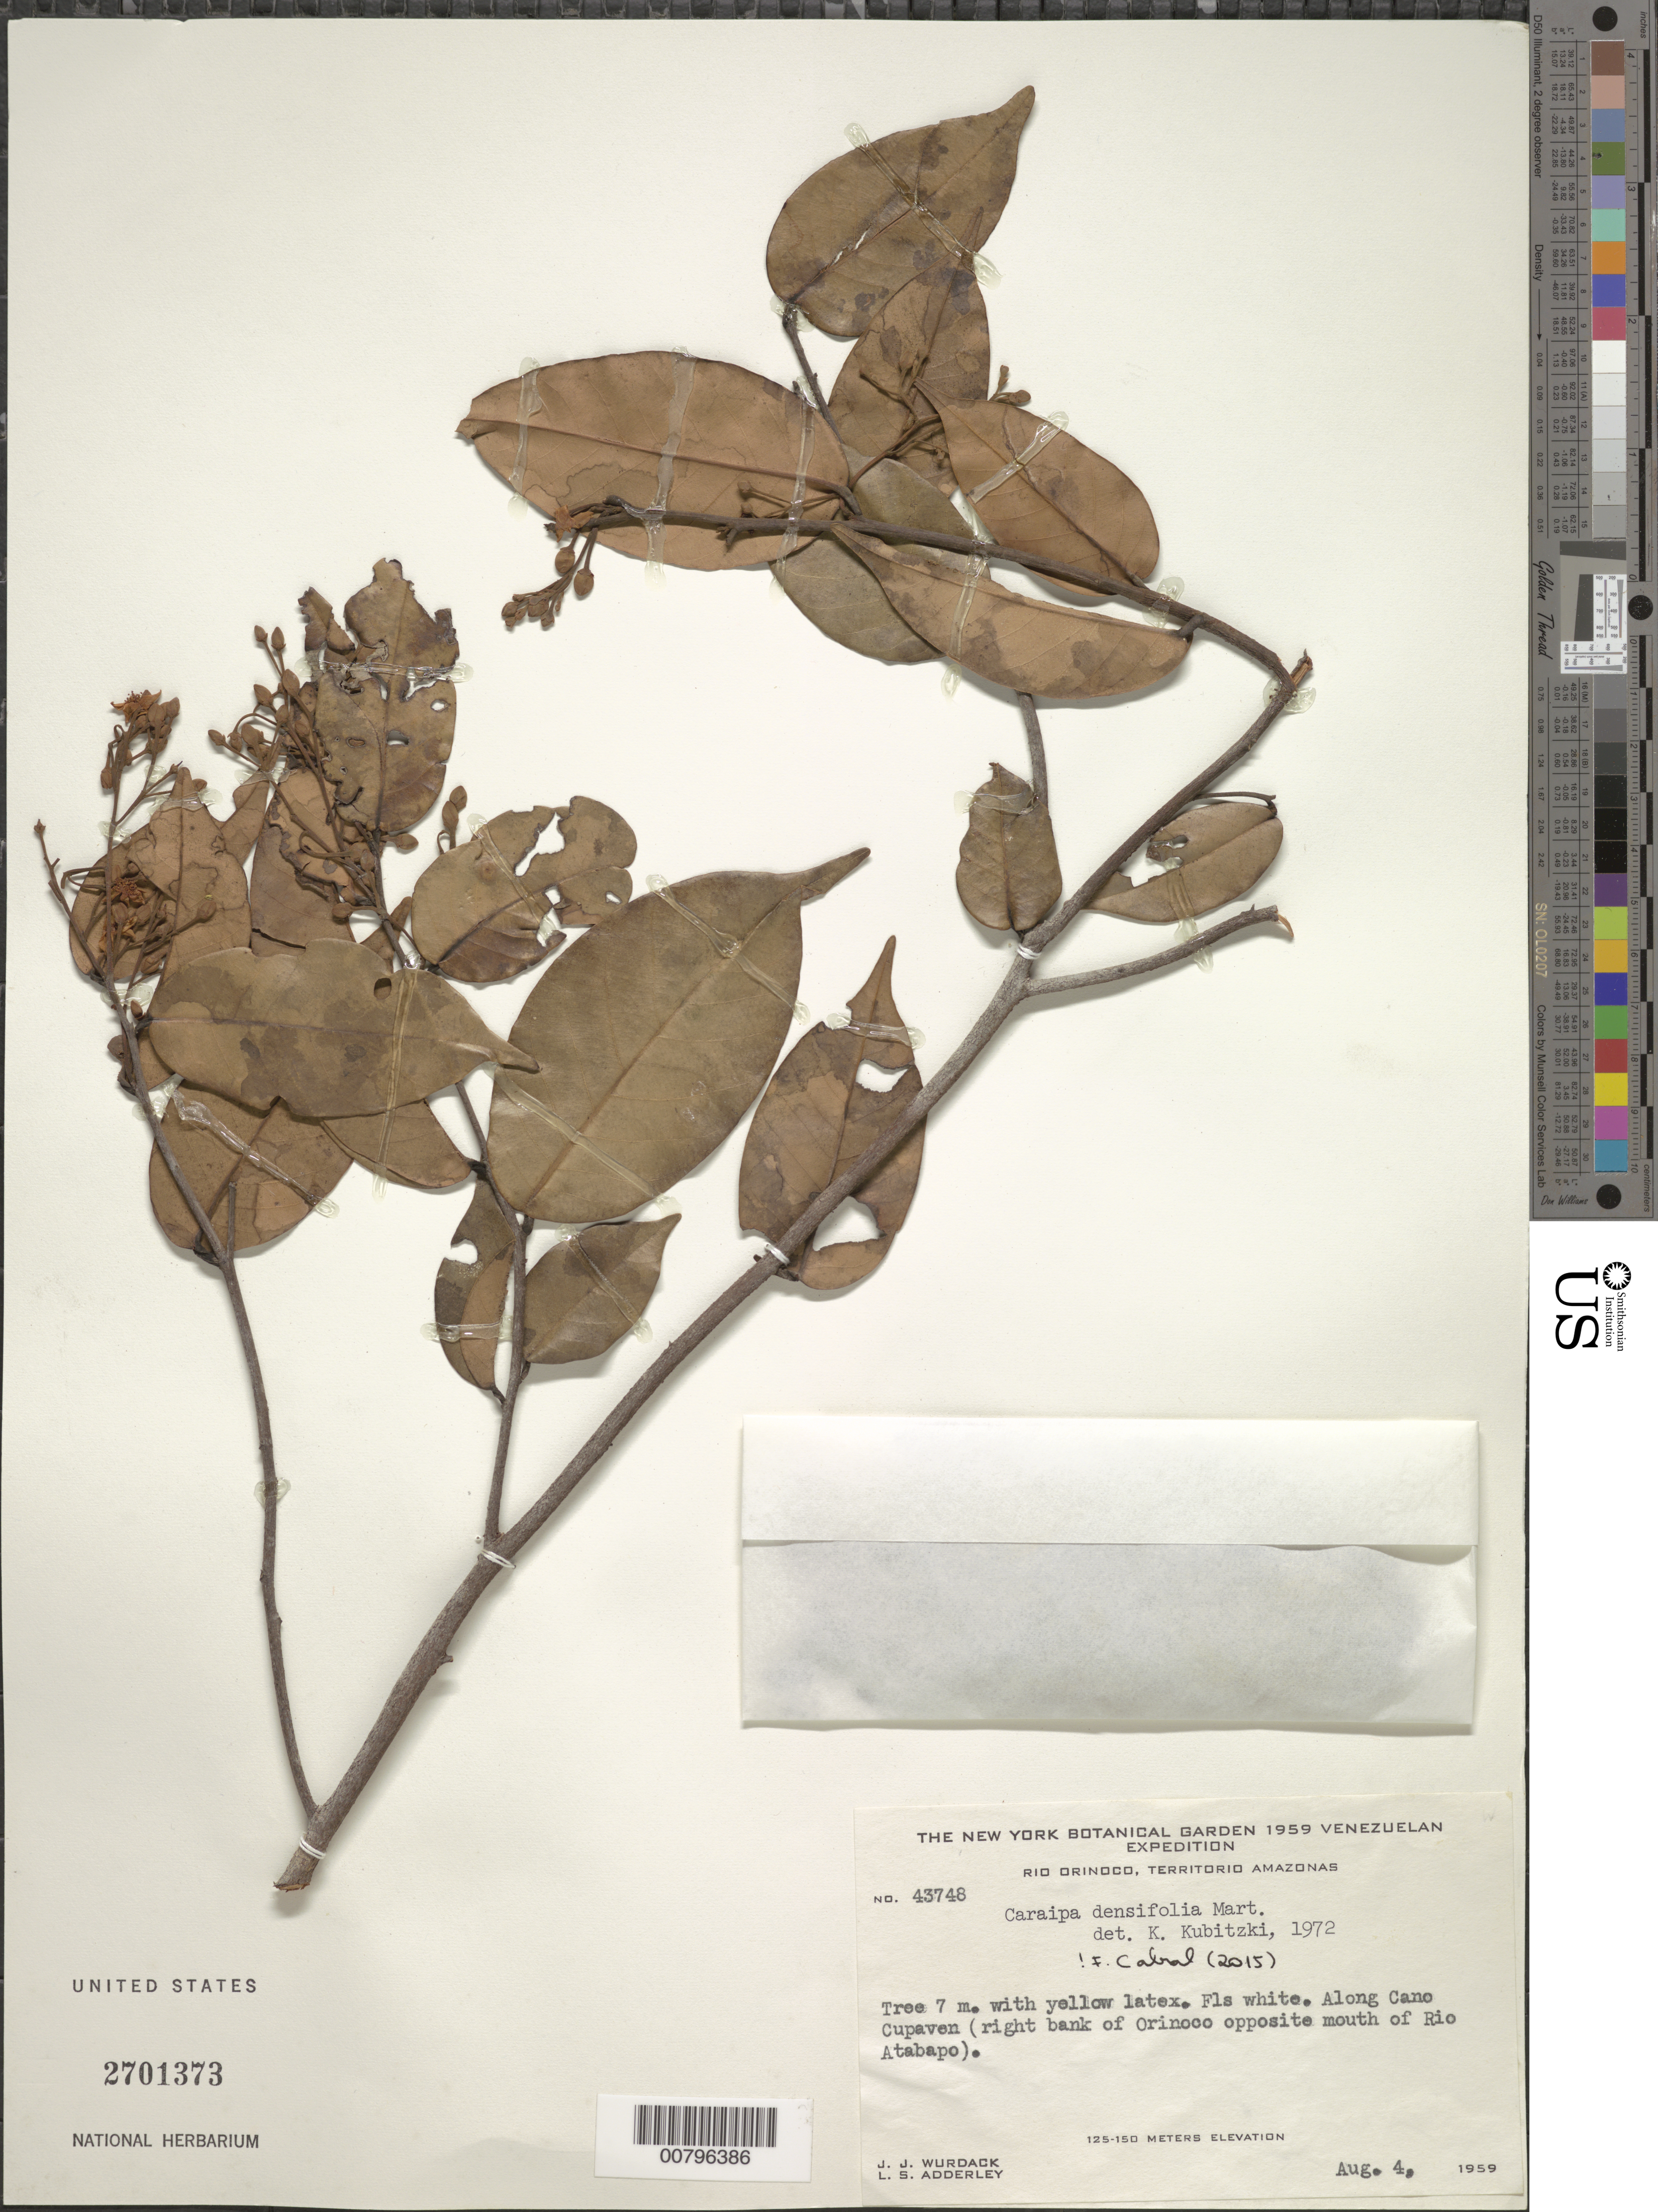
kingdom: Plantae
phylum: Tracheophyta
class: Magnoliopsida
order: Malpighiales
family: Calophyllaceae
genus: Caraipa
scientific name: Caraipa densifolia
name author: Mart.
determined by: Kubitzki, Klaus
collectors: J. J. Wurdack & L. S. Adderley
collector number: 43748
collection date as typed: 4-Aug-59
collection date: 1959-08-04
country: Venezuela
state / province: Amazonas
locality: Caño Cupaven, Río Orinoco, opposite mouth of Río Atabapo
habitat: Caño margins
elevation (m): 125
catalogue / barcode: US 2701373